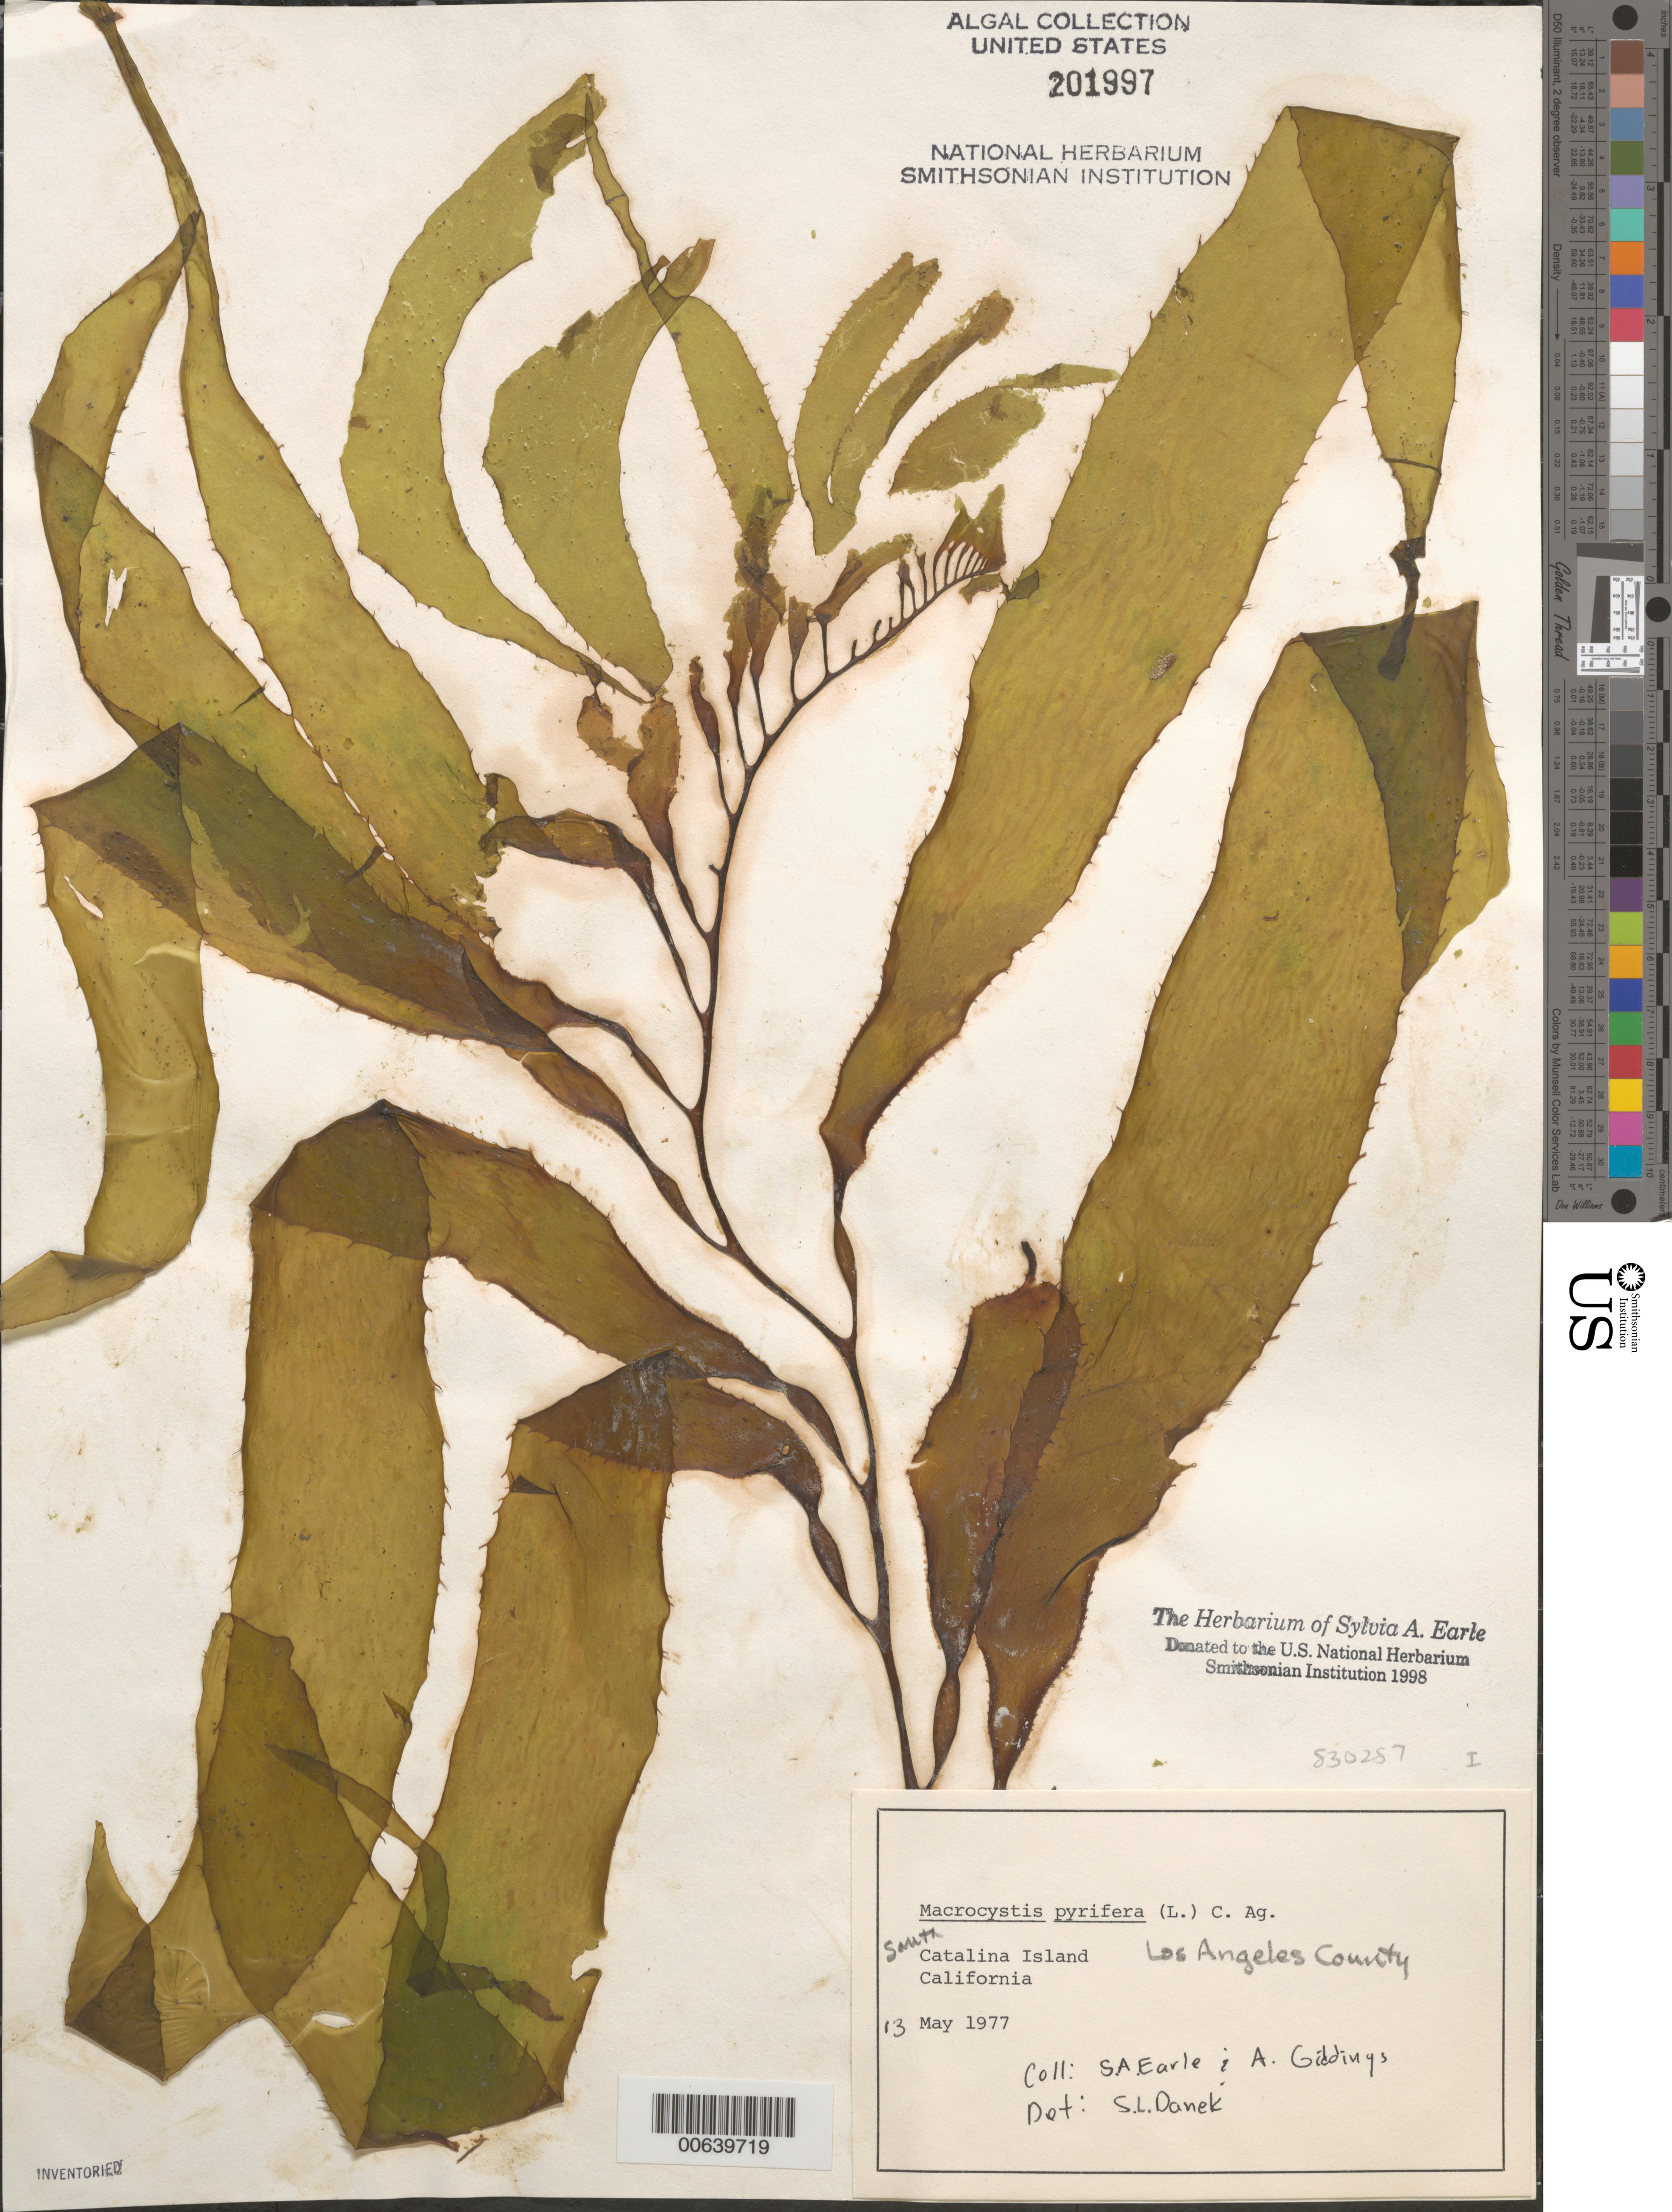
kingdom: Chromista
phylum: Ochrophyta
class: Phaeophyceae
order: Laminariales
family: Laminariaceae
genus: Macrocystis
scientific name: Macrocystis pyrifera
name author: (L.) C. Agardh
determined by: Danek, S. L.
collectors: S. A. Earle & A. Giddings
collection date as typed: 13 May 1977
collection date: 1977-05-13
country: United States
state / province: California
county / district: Los Angeles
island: Santa Catalina Island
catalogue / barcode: US 201997